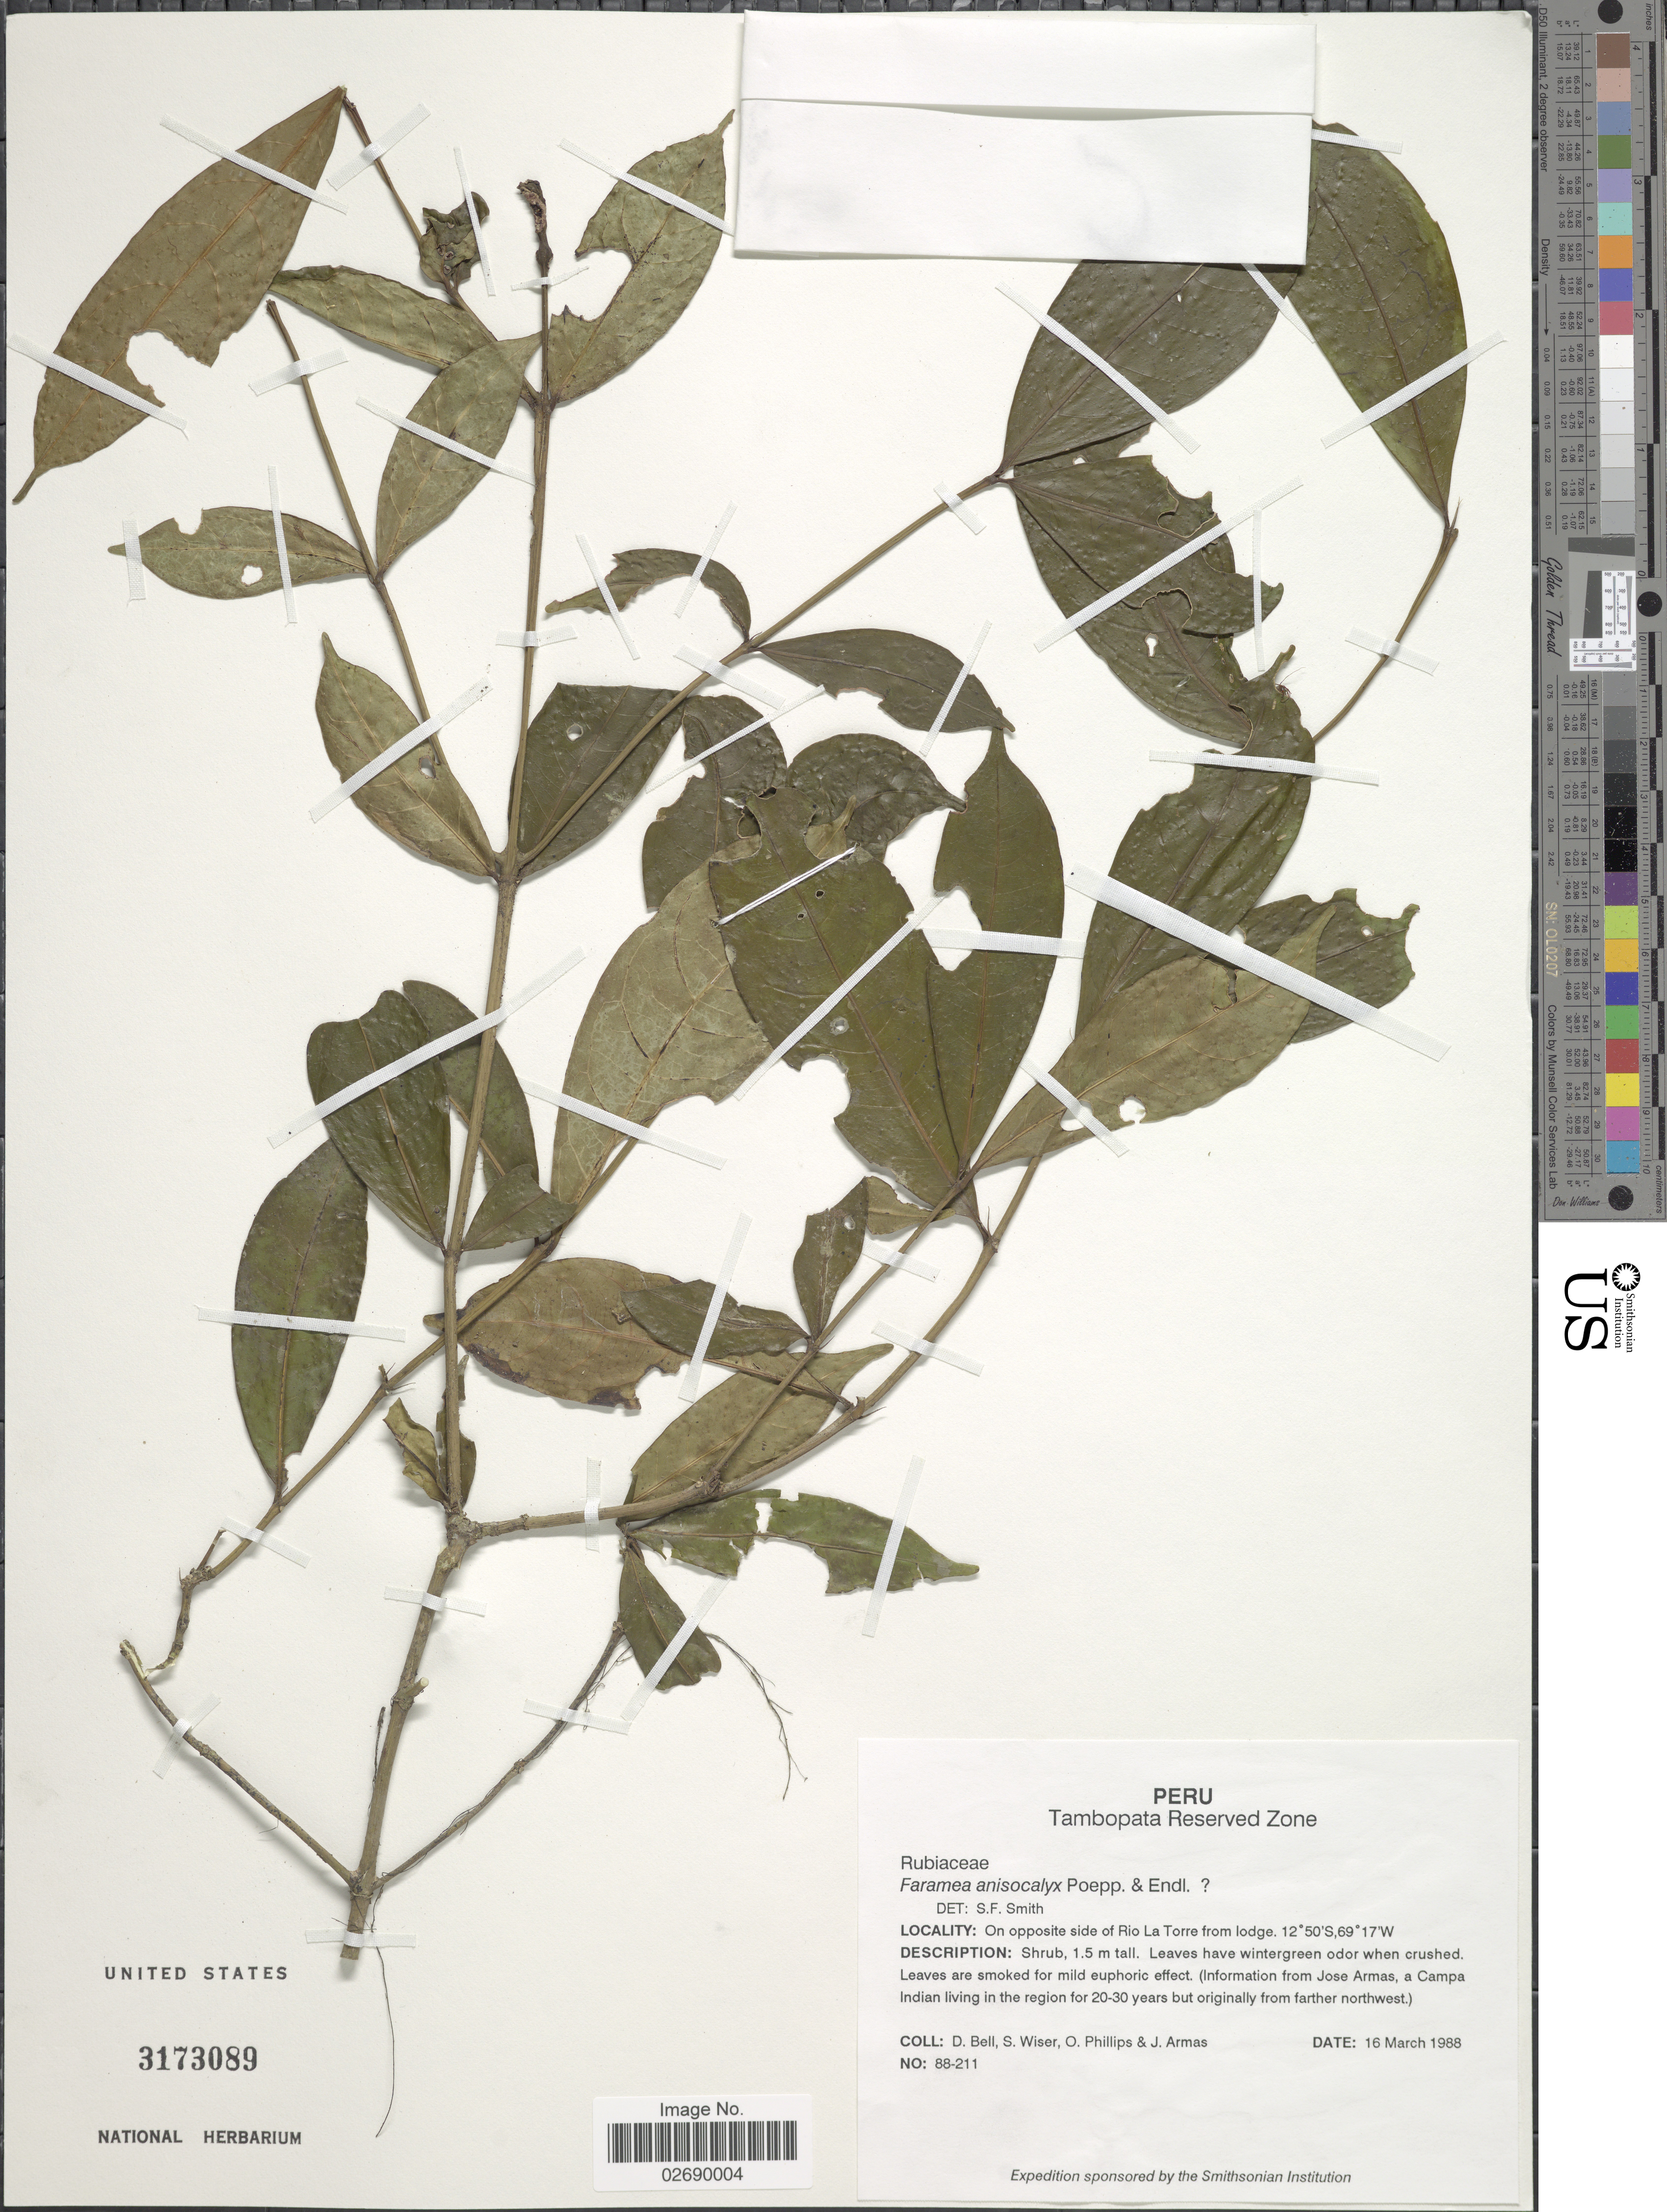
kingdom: Plantae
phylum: Tracheophyta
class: Magnoliopsida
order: Gentianales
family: Rubiaceae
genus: Faramea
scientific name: Faramea anisocalyx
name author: Poepp. & Endl.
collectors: D. A. Bell, S. Wiser, O. Phillips & J. Armas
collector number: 88-211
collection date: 1988-03-16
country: Peru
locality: Tambopata Reserved Zone. On opposite side of Rio La Torre from lodge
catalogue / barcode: US 3173089